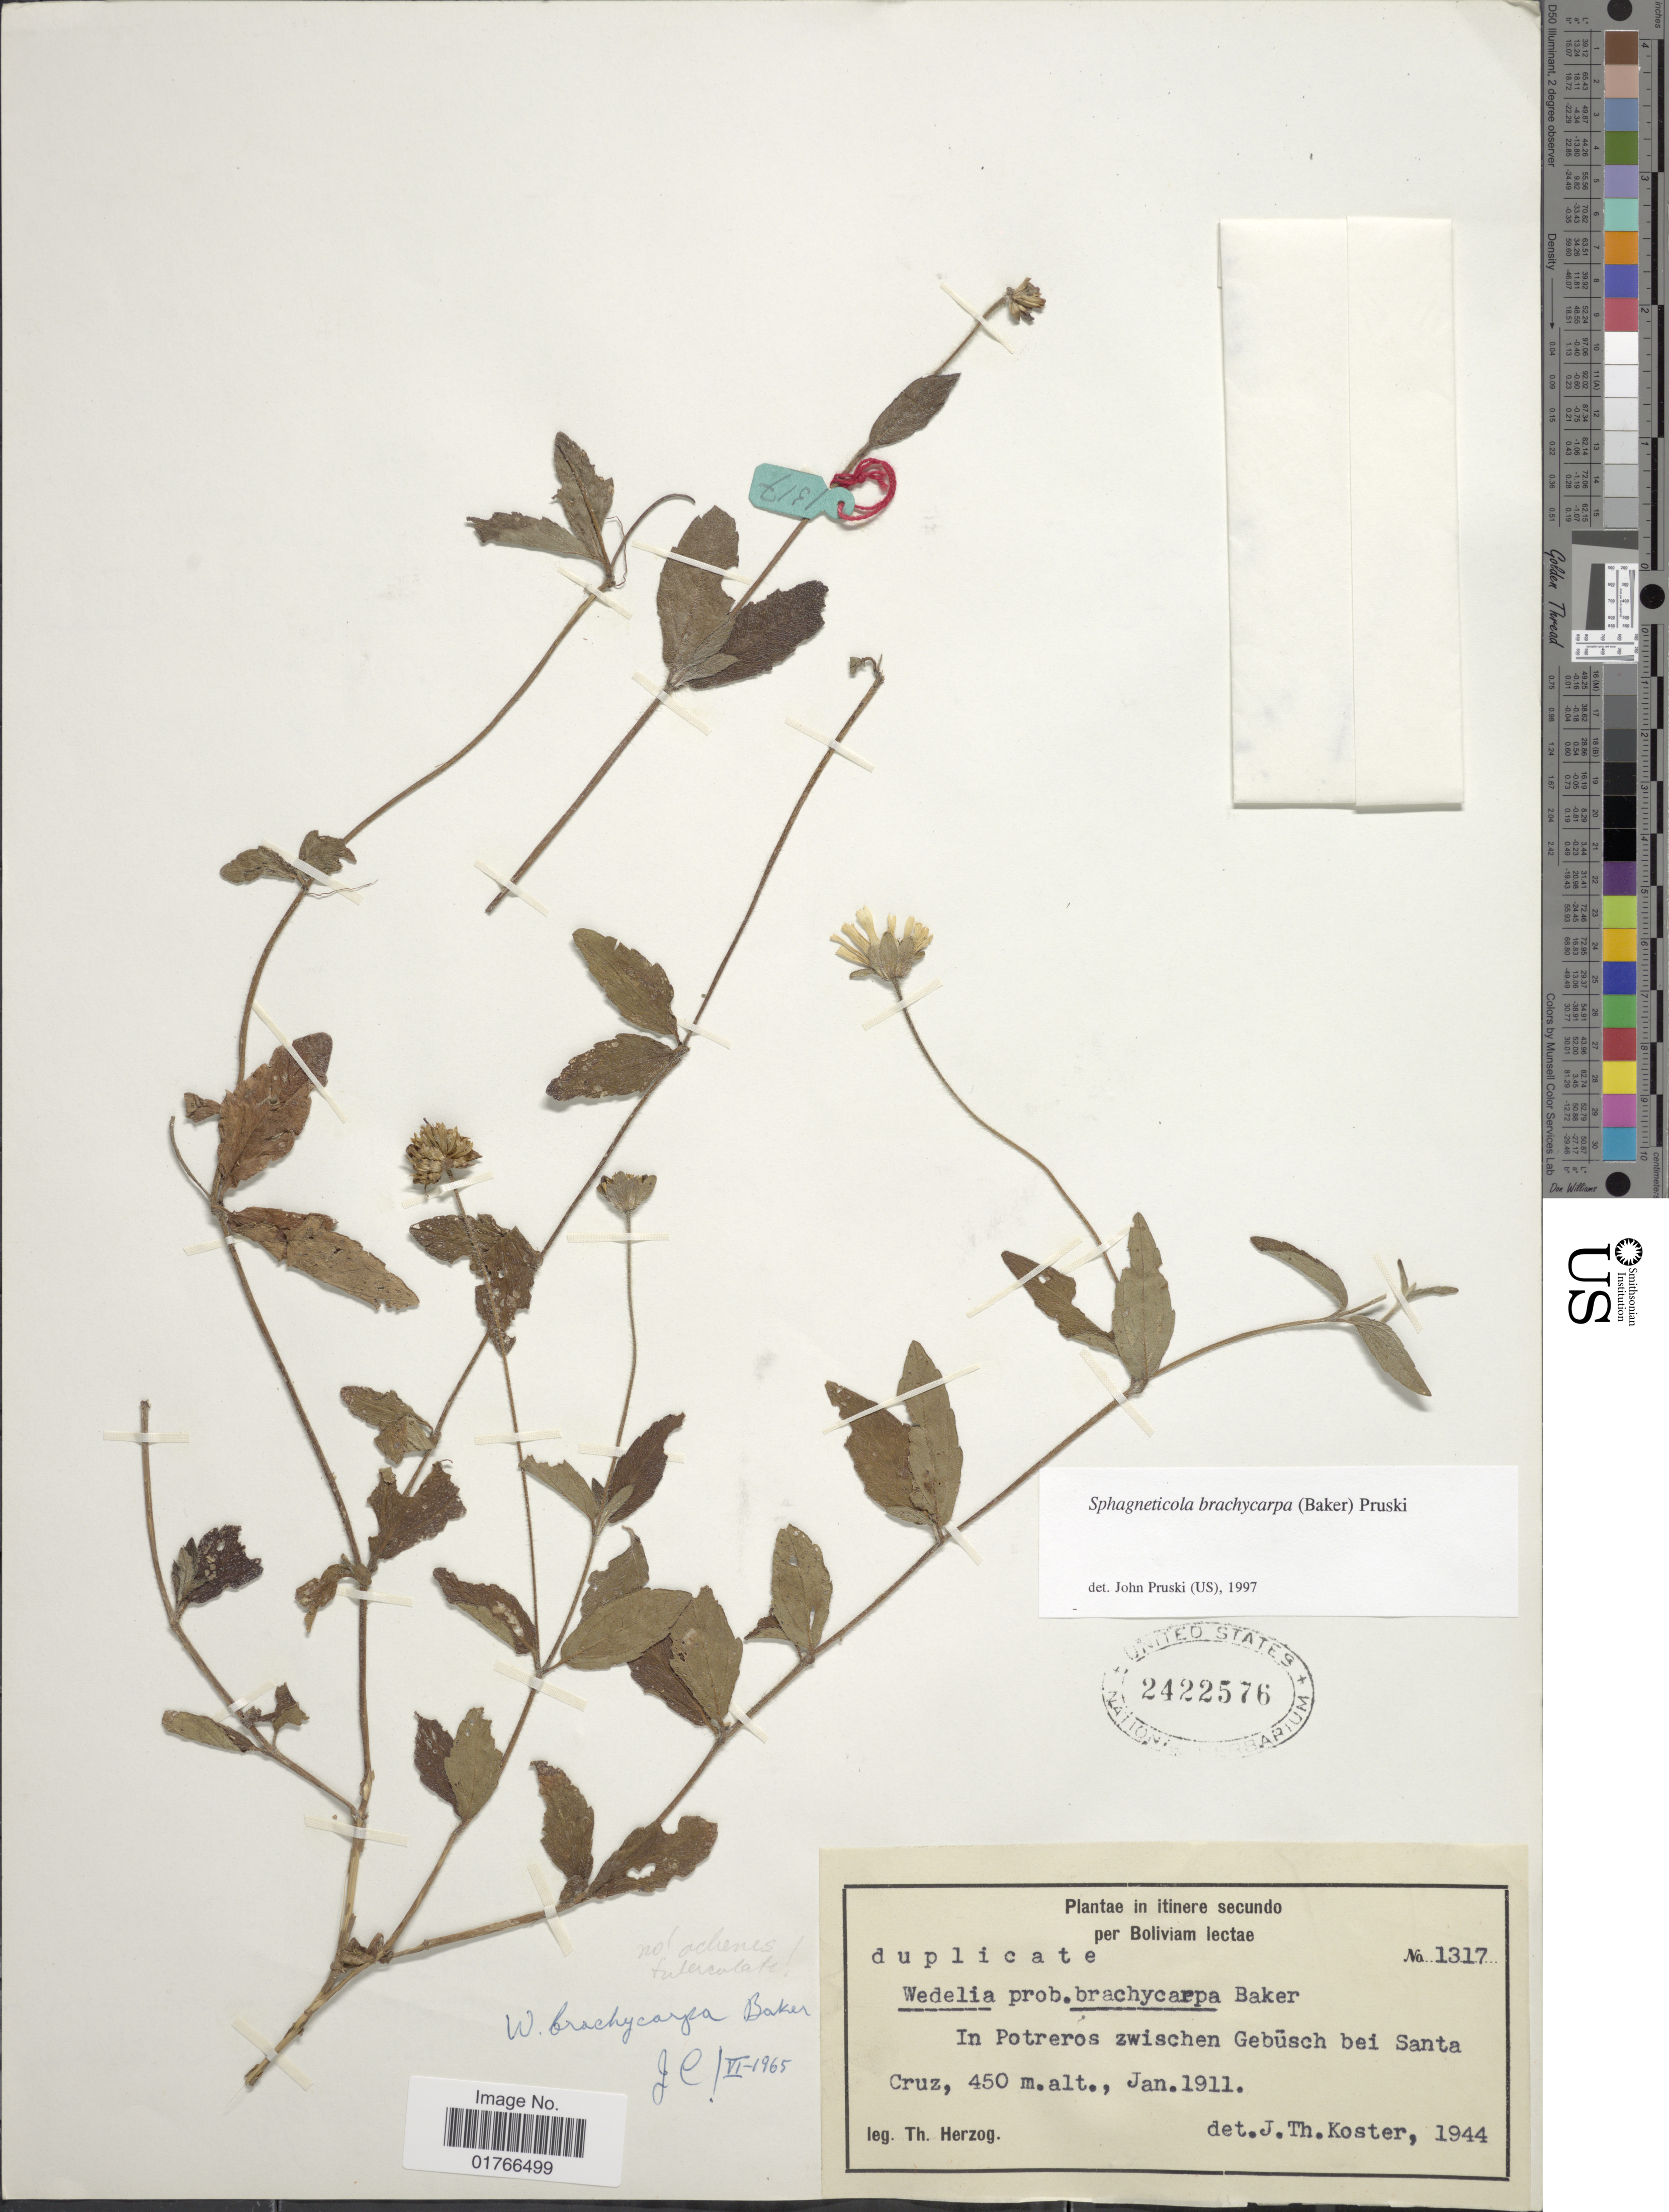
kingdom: Plantae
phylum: Tracheophyta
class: Magnoliopsida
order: Asterales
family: Asteraceae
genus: Sphagneticola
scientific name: Sphagneticola brachycarpa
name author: (Baker) Pruski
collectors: T. K. J. Herzog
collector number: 1317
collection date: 1911-01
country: Bolivia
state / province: Santa Cruz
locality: In Potreros zwischen Gebusch bei Santa Cruz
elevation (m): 450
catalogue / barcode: US 2422576